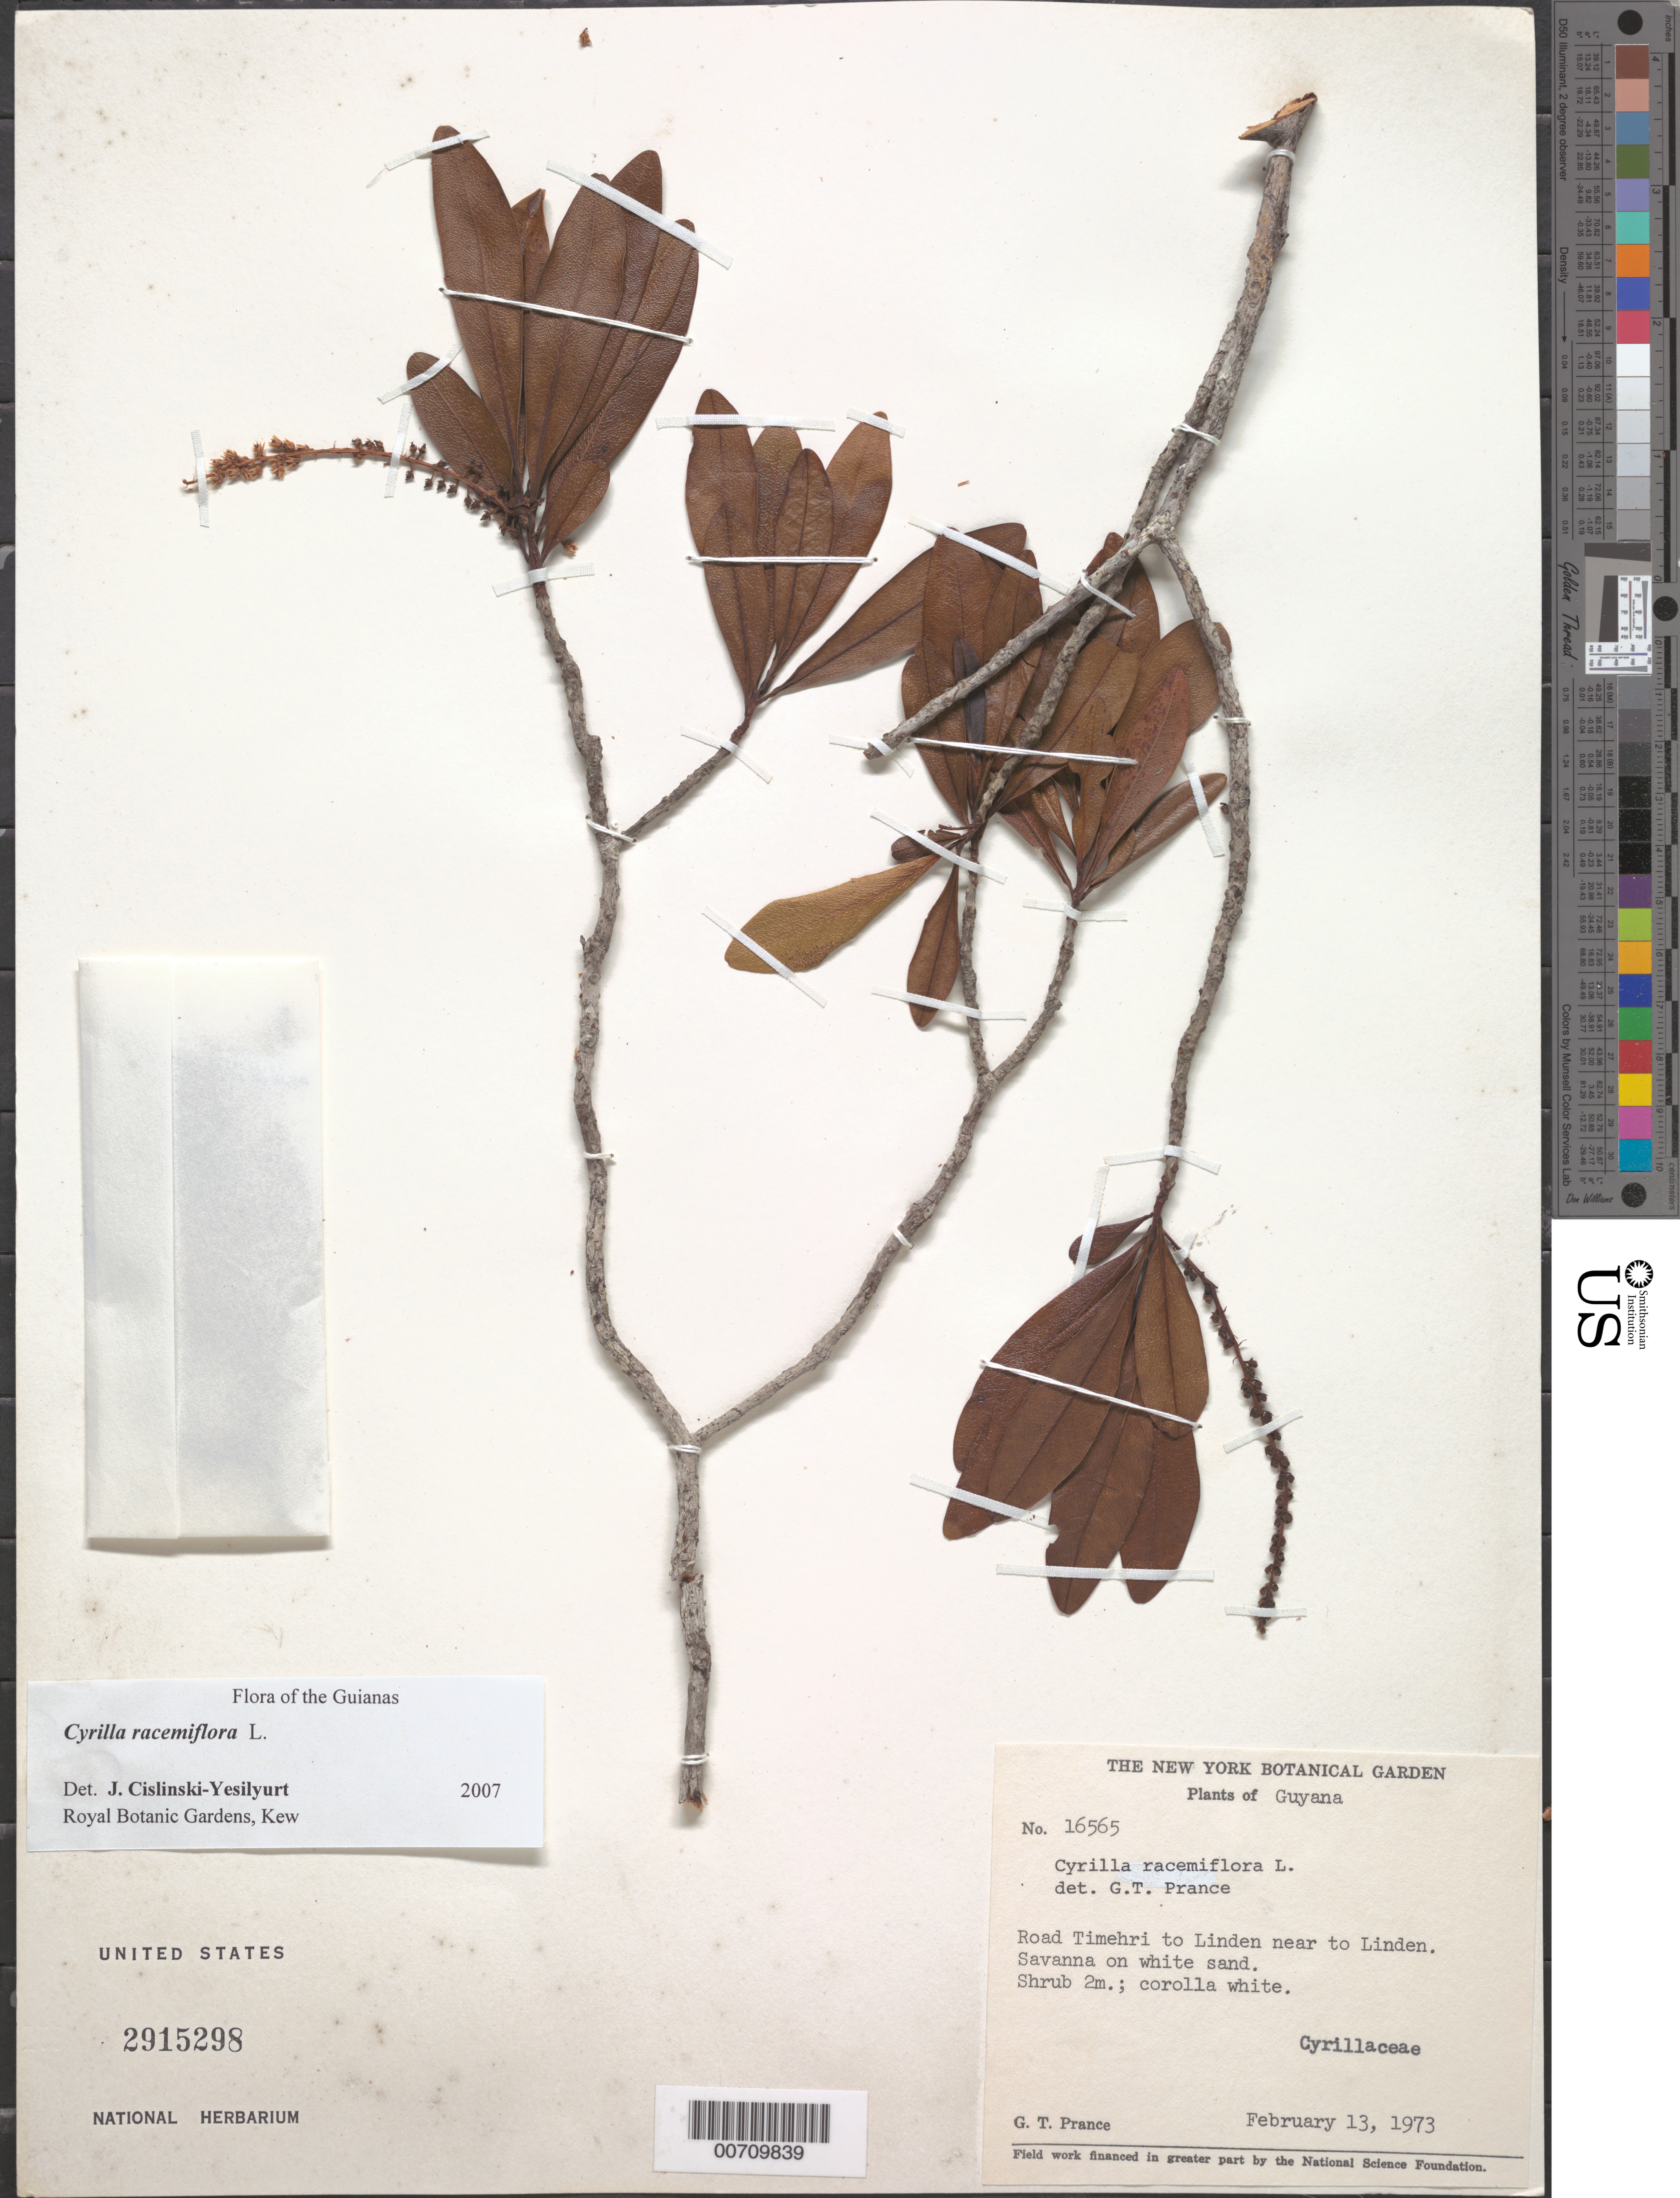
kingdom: Plantae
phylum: Tracheophyta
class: Magnoliopsida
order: Ericales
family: Cyrillaceae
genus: Cyrilla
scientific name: Cyrilla racemiflora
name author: L.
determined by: Yesilyurt, J. C.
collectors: G. T. Prance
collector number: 16565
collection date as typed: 13-Feb-73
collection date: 1973-02-13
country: Guyana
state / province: U. Demerara-Berbice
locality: Linden, near; road Timehri to Linden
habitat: Savanna on white sand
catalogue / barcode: US 2915298